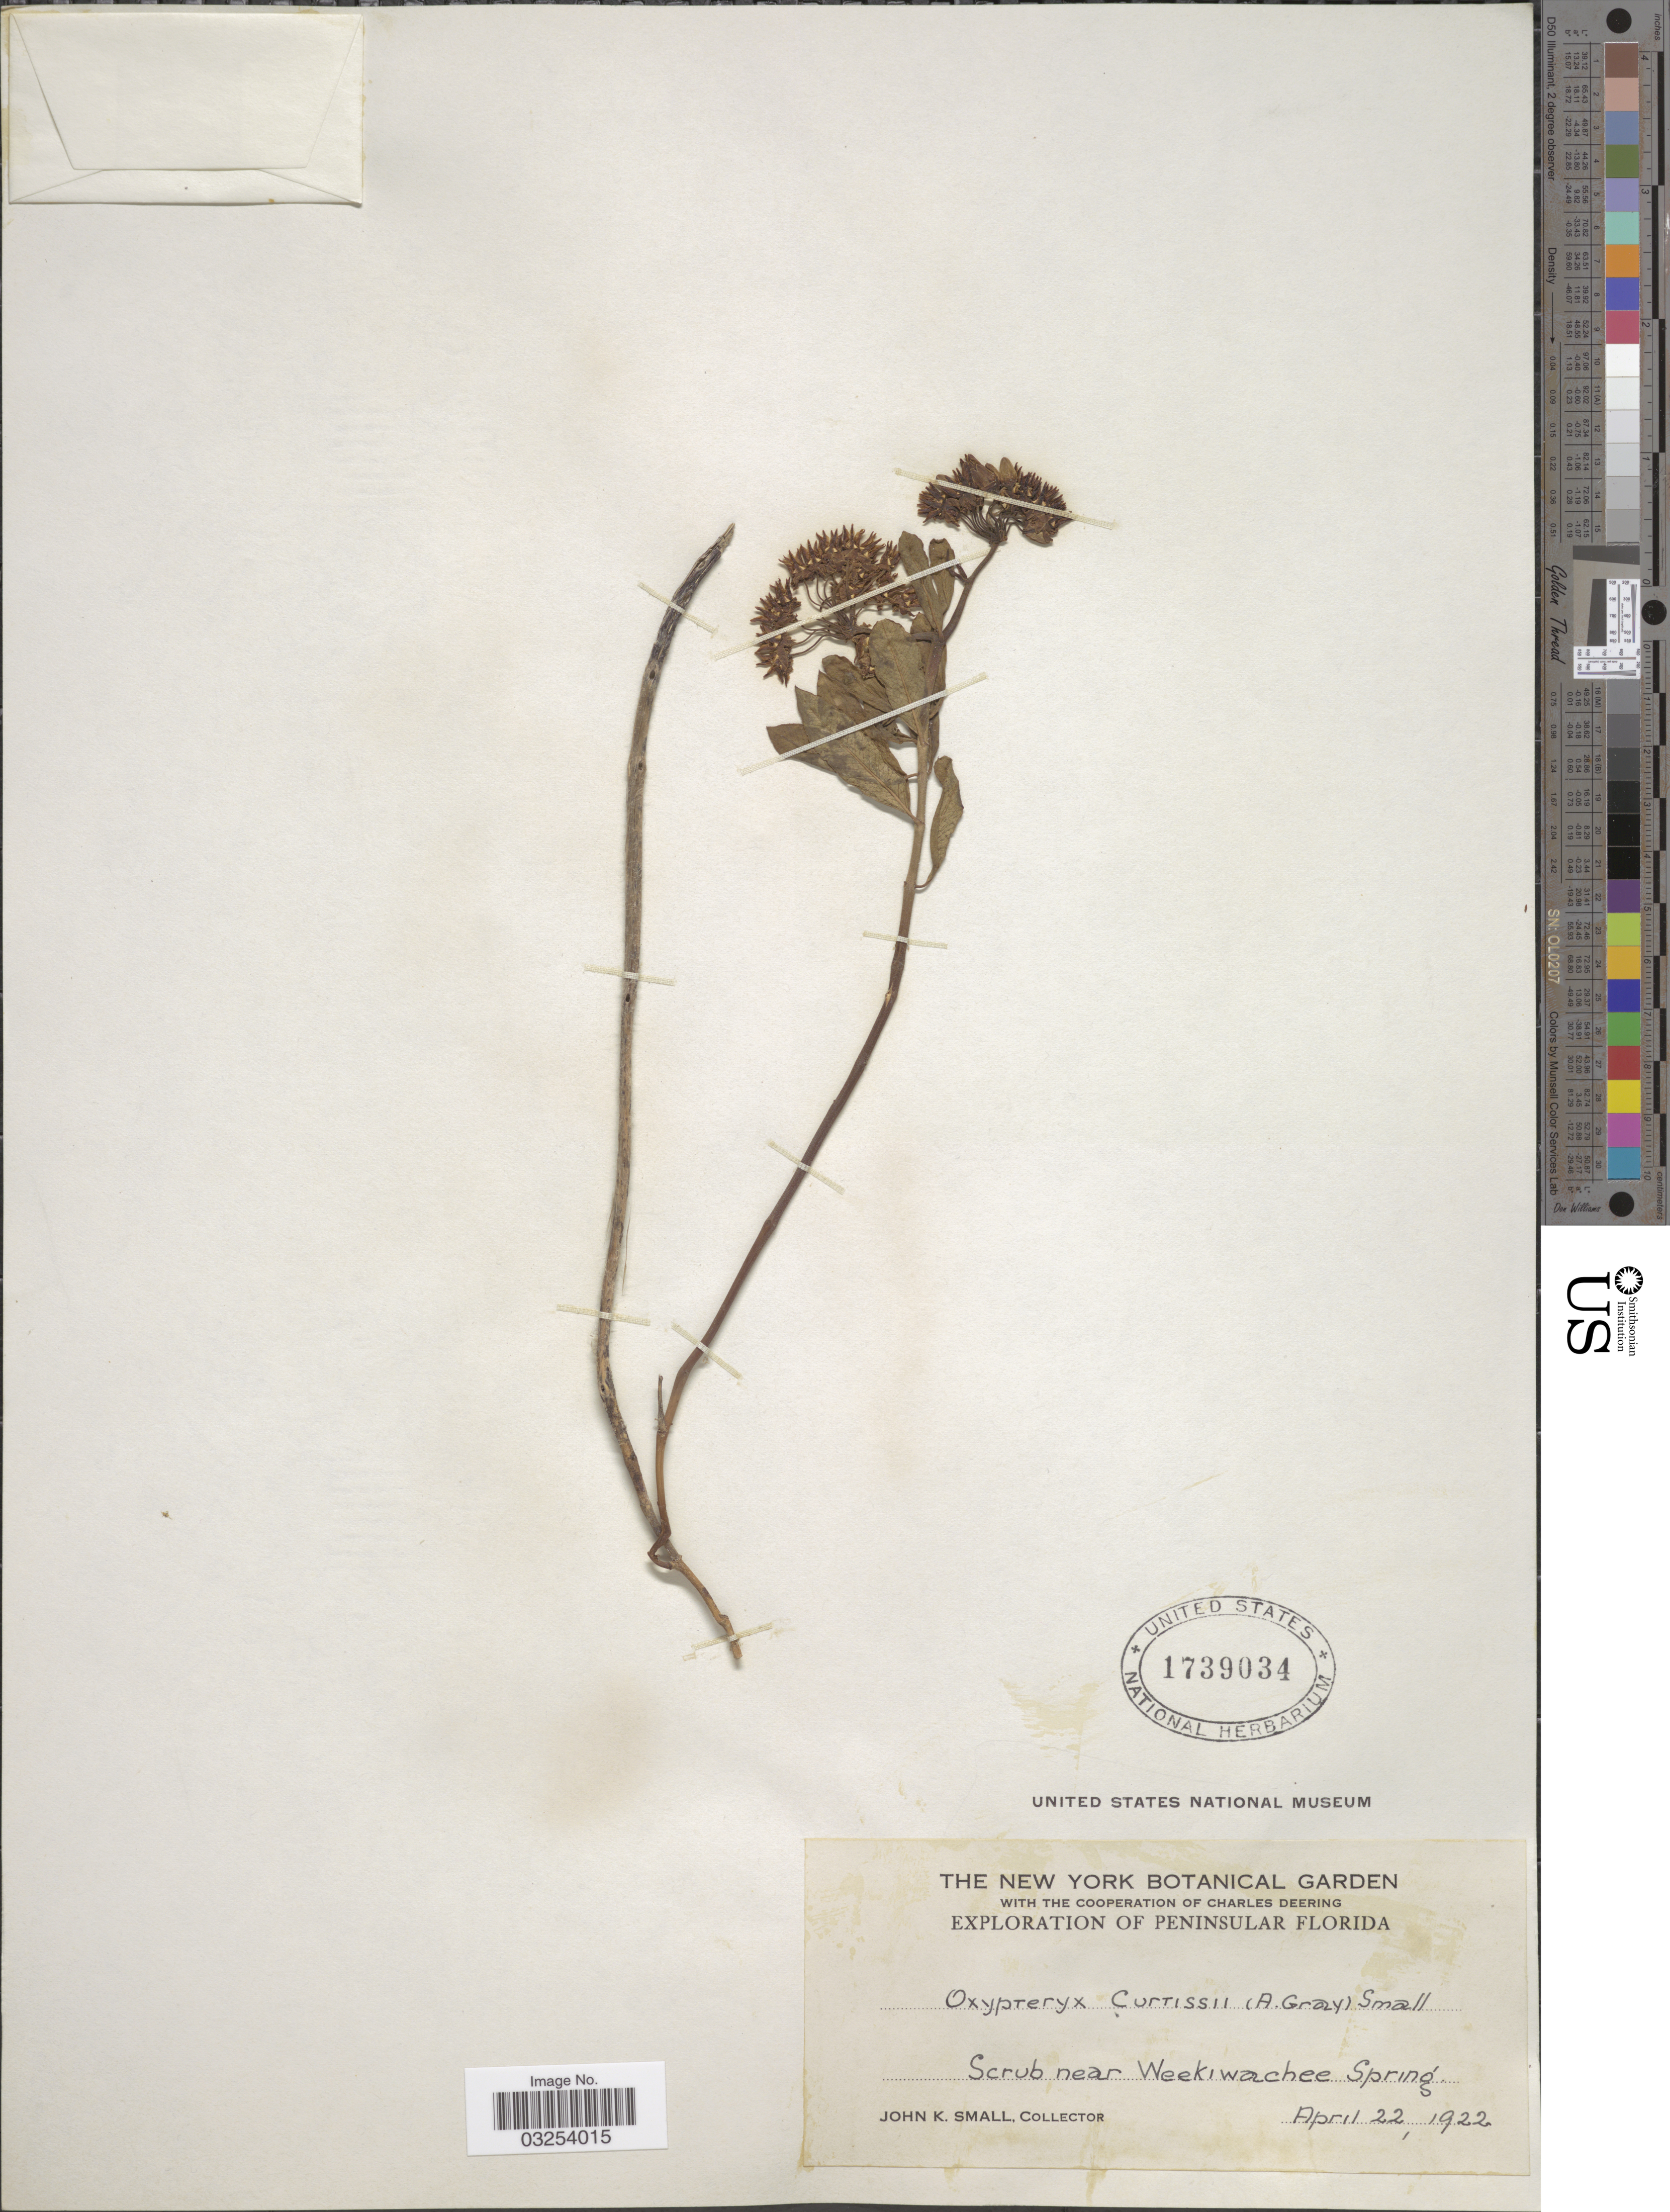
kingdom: Plantae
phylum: Tracheophyta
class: Magnoliopsida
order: Gentianales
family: Apocynaceae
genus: Asclepias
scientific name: Asclepias curtissii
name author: A. Gray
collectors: J. K. Small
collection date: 1922-04-22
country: United States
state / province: Florida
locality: Scrub near Weekiwachee Spring.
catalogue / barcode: US 1739034